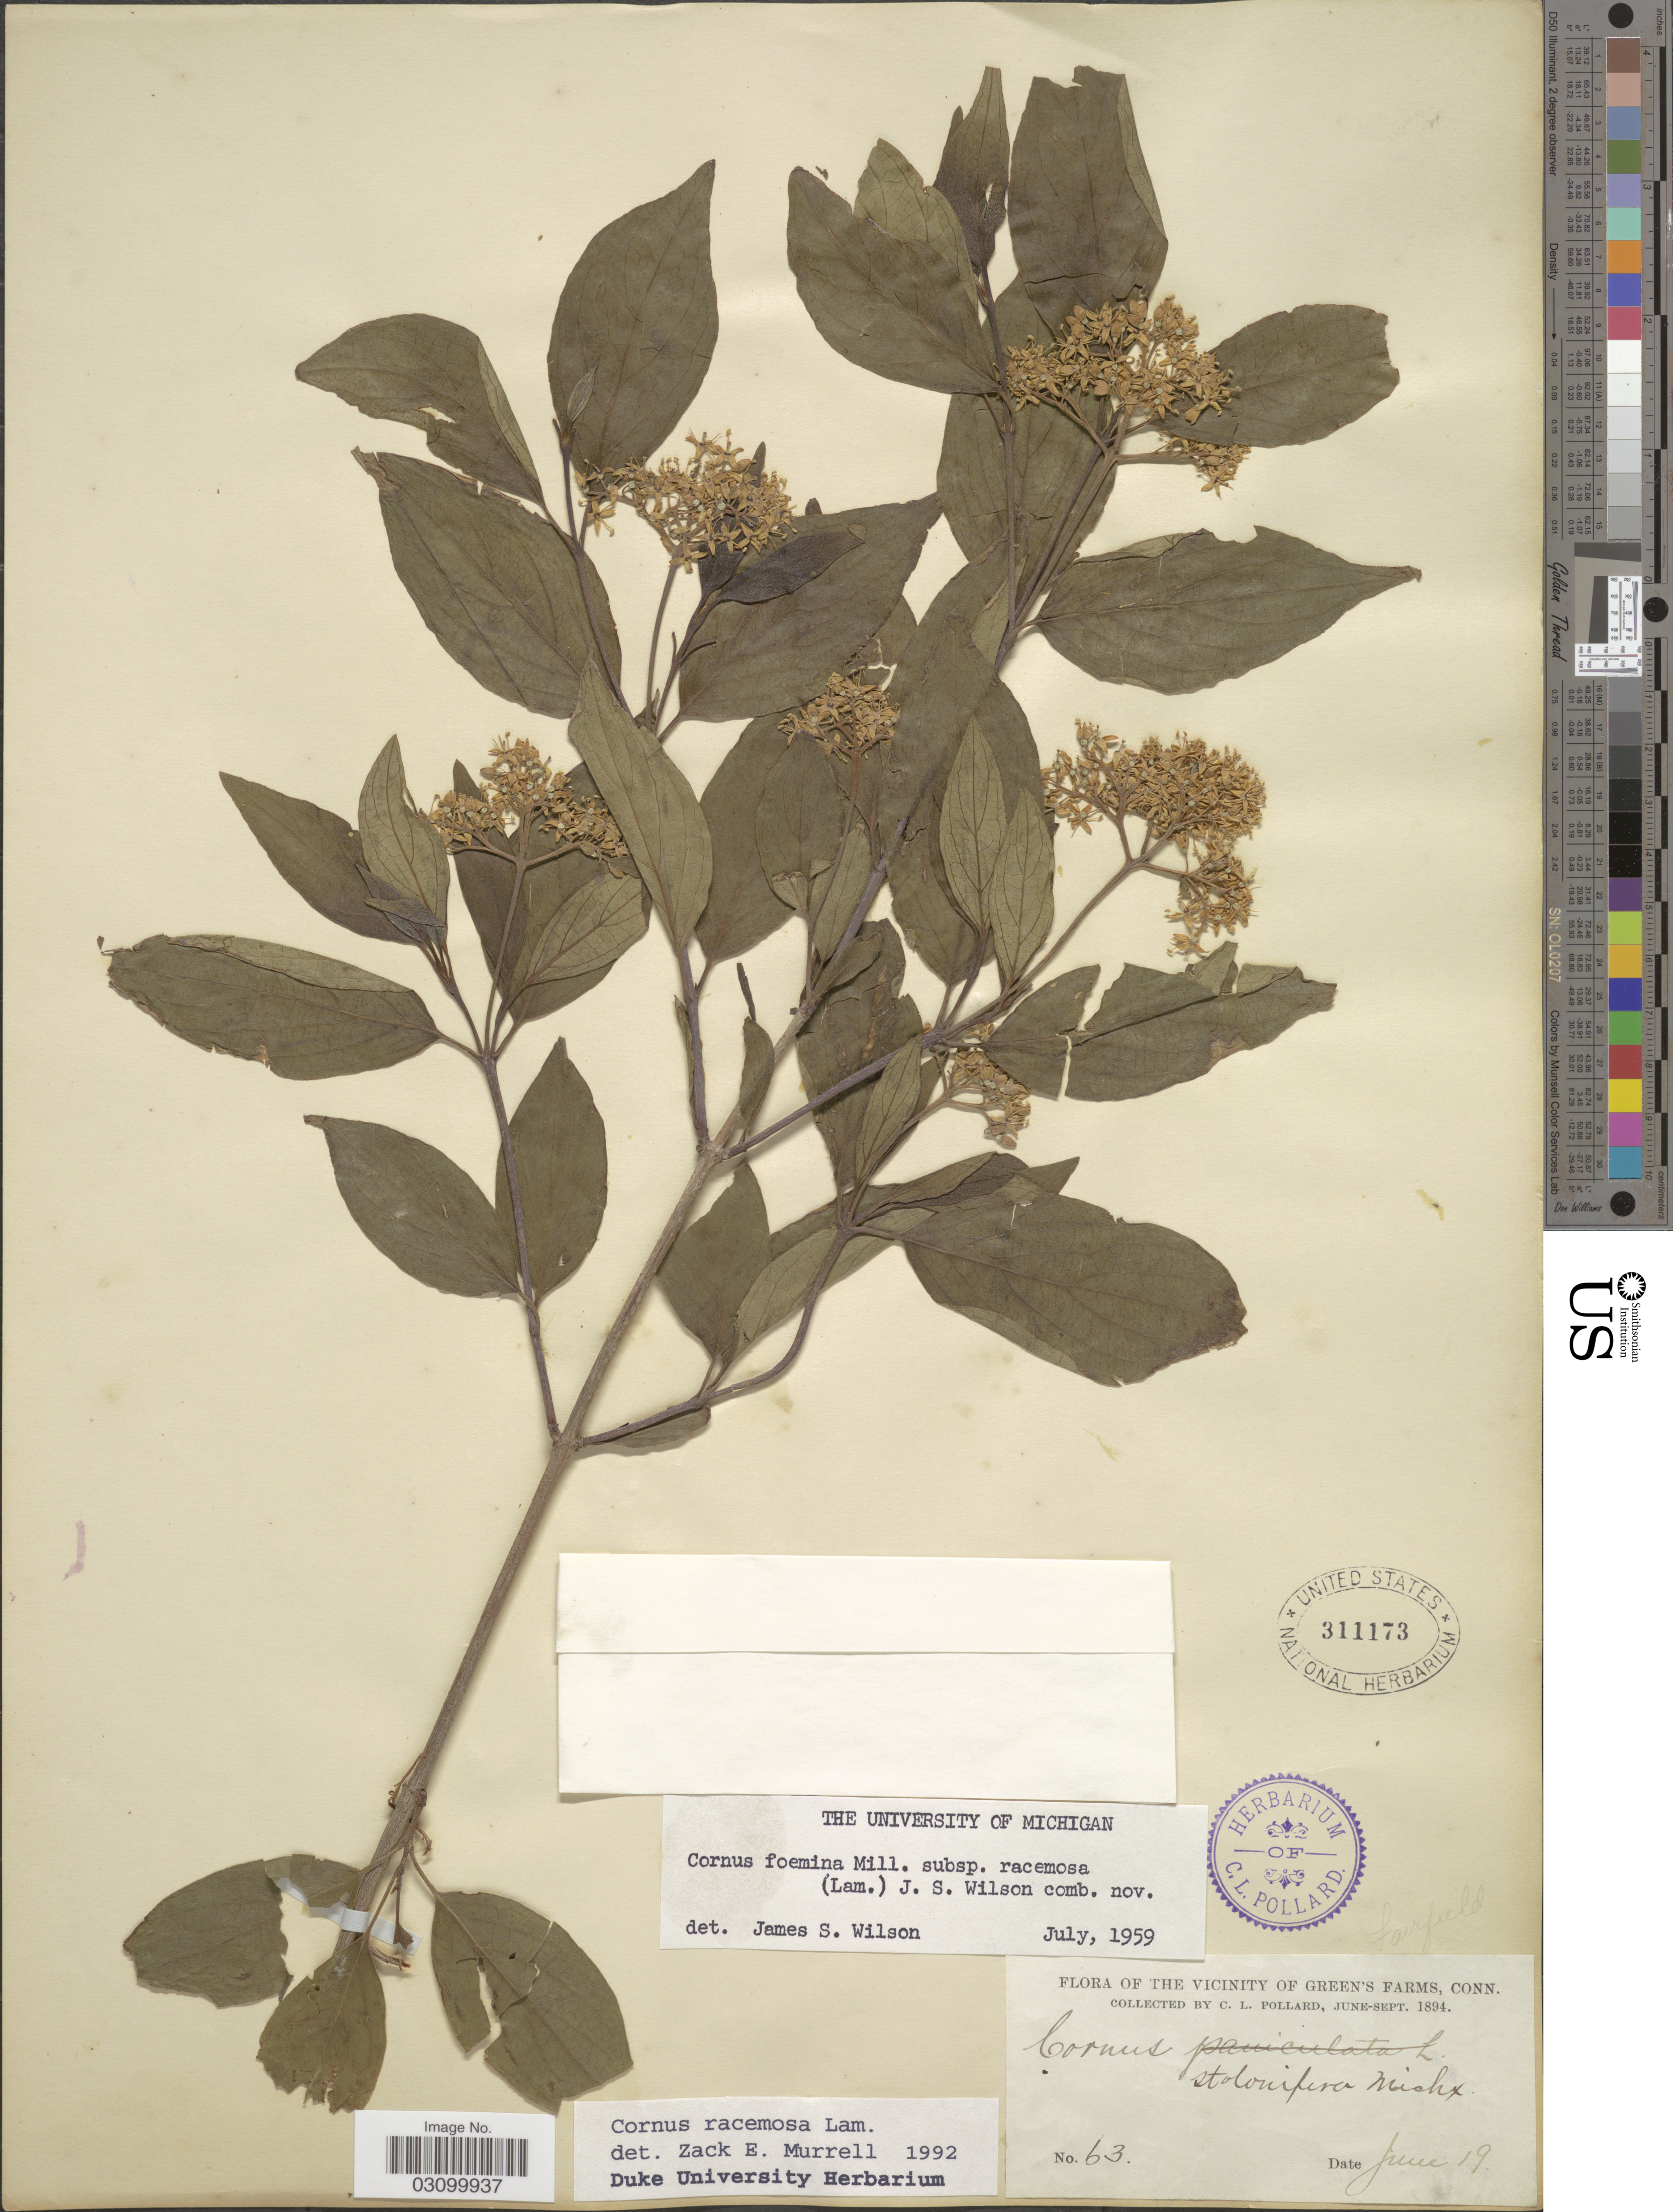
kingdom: Plantae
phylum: Tracheophyta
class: Magnoliopsida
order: Cornales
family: Cornaceae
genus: Cornus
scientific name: Cornus racemosa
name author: Lam.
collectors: C. L. Pollard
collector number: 63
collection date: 1894-06-19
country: United States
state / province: Connecticut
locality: The vicinity of Green's Farms.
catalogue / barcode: US 311173